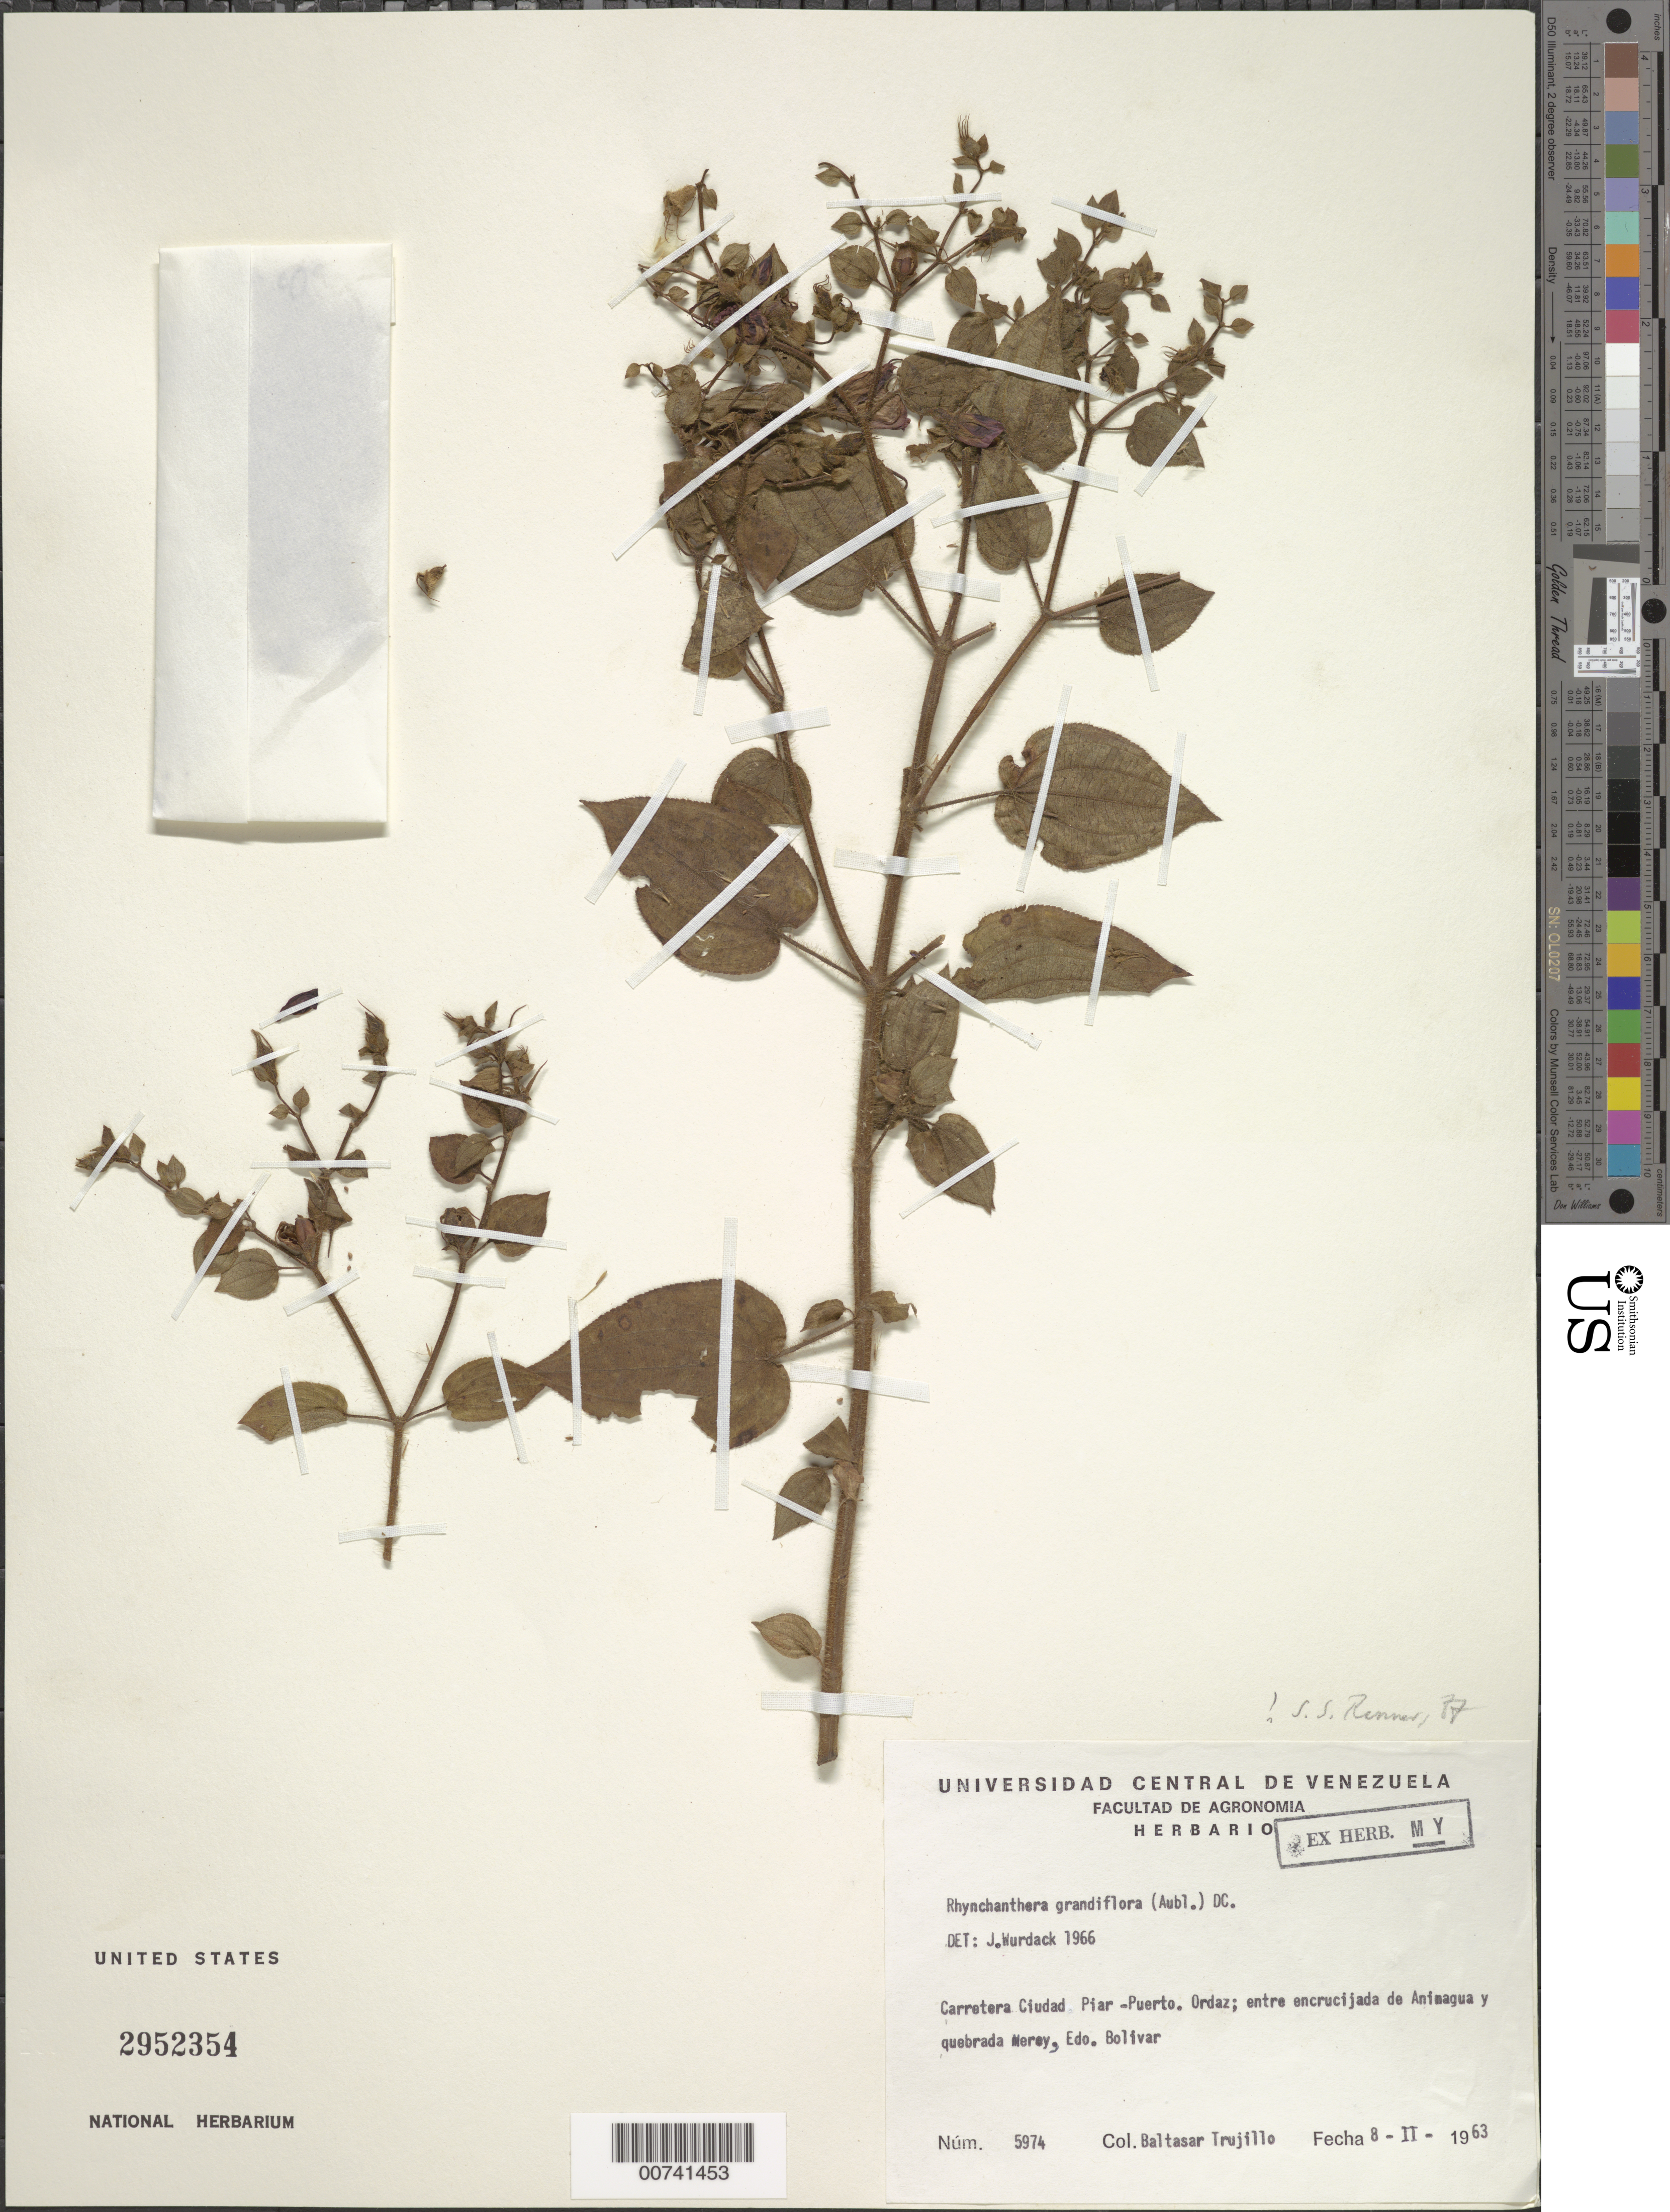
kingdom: Plantae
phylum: Tracheophyta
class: Magnoliopsida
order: Myrtales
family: Melastomataceae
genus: Rhynchanthera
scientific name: Rhynchanthera grandiflora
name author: (Aubl.) DC.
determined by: Renner, S. S.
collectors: B. Trujillo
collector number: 5974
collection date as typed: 8-Feb-63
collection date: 1963-02-08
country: Venezuela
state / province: Bolívar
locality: Ciudad Piar road to Puerto Ordaz, at crossroads of Animagua & quebrada Merey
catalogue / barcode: US 2952354